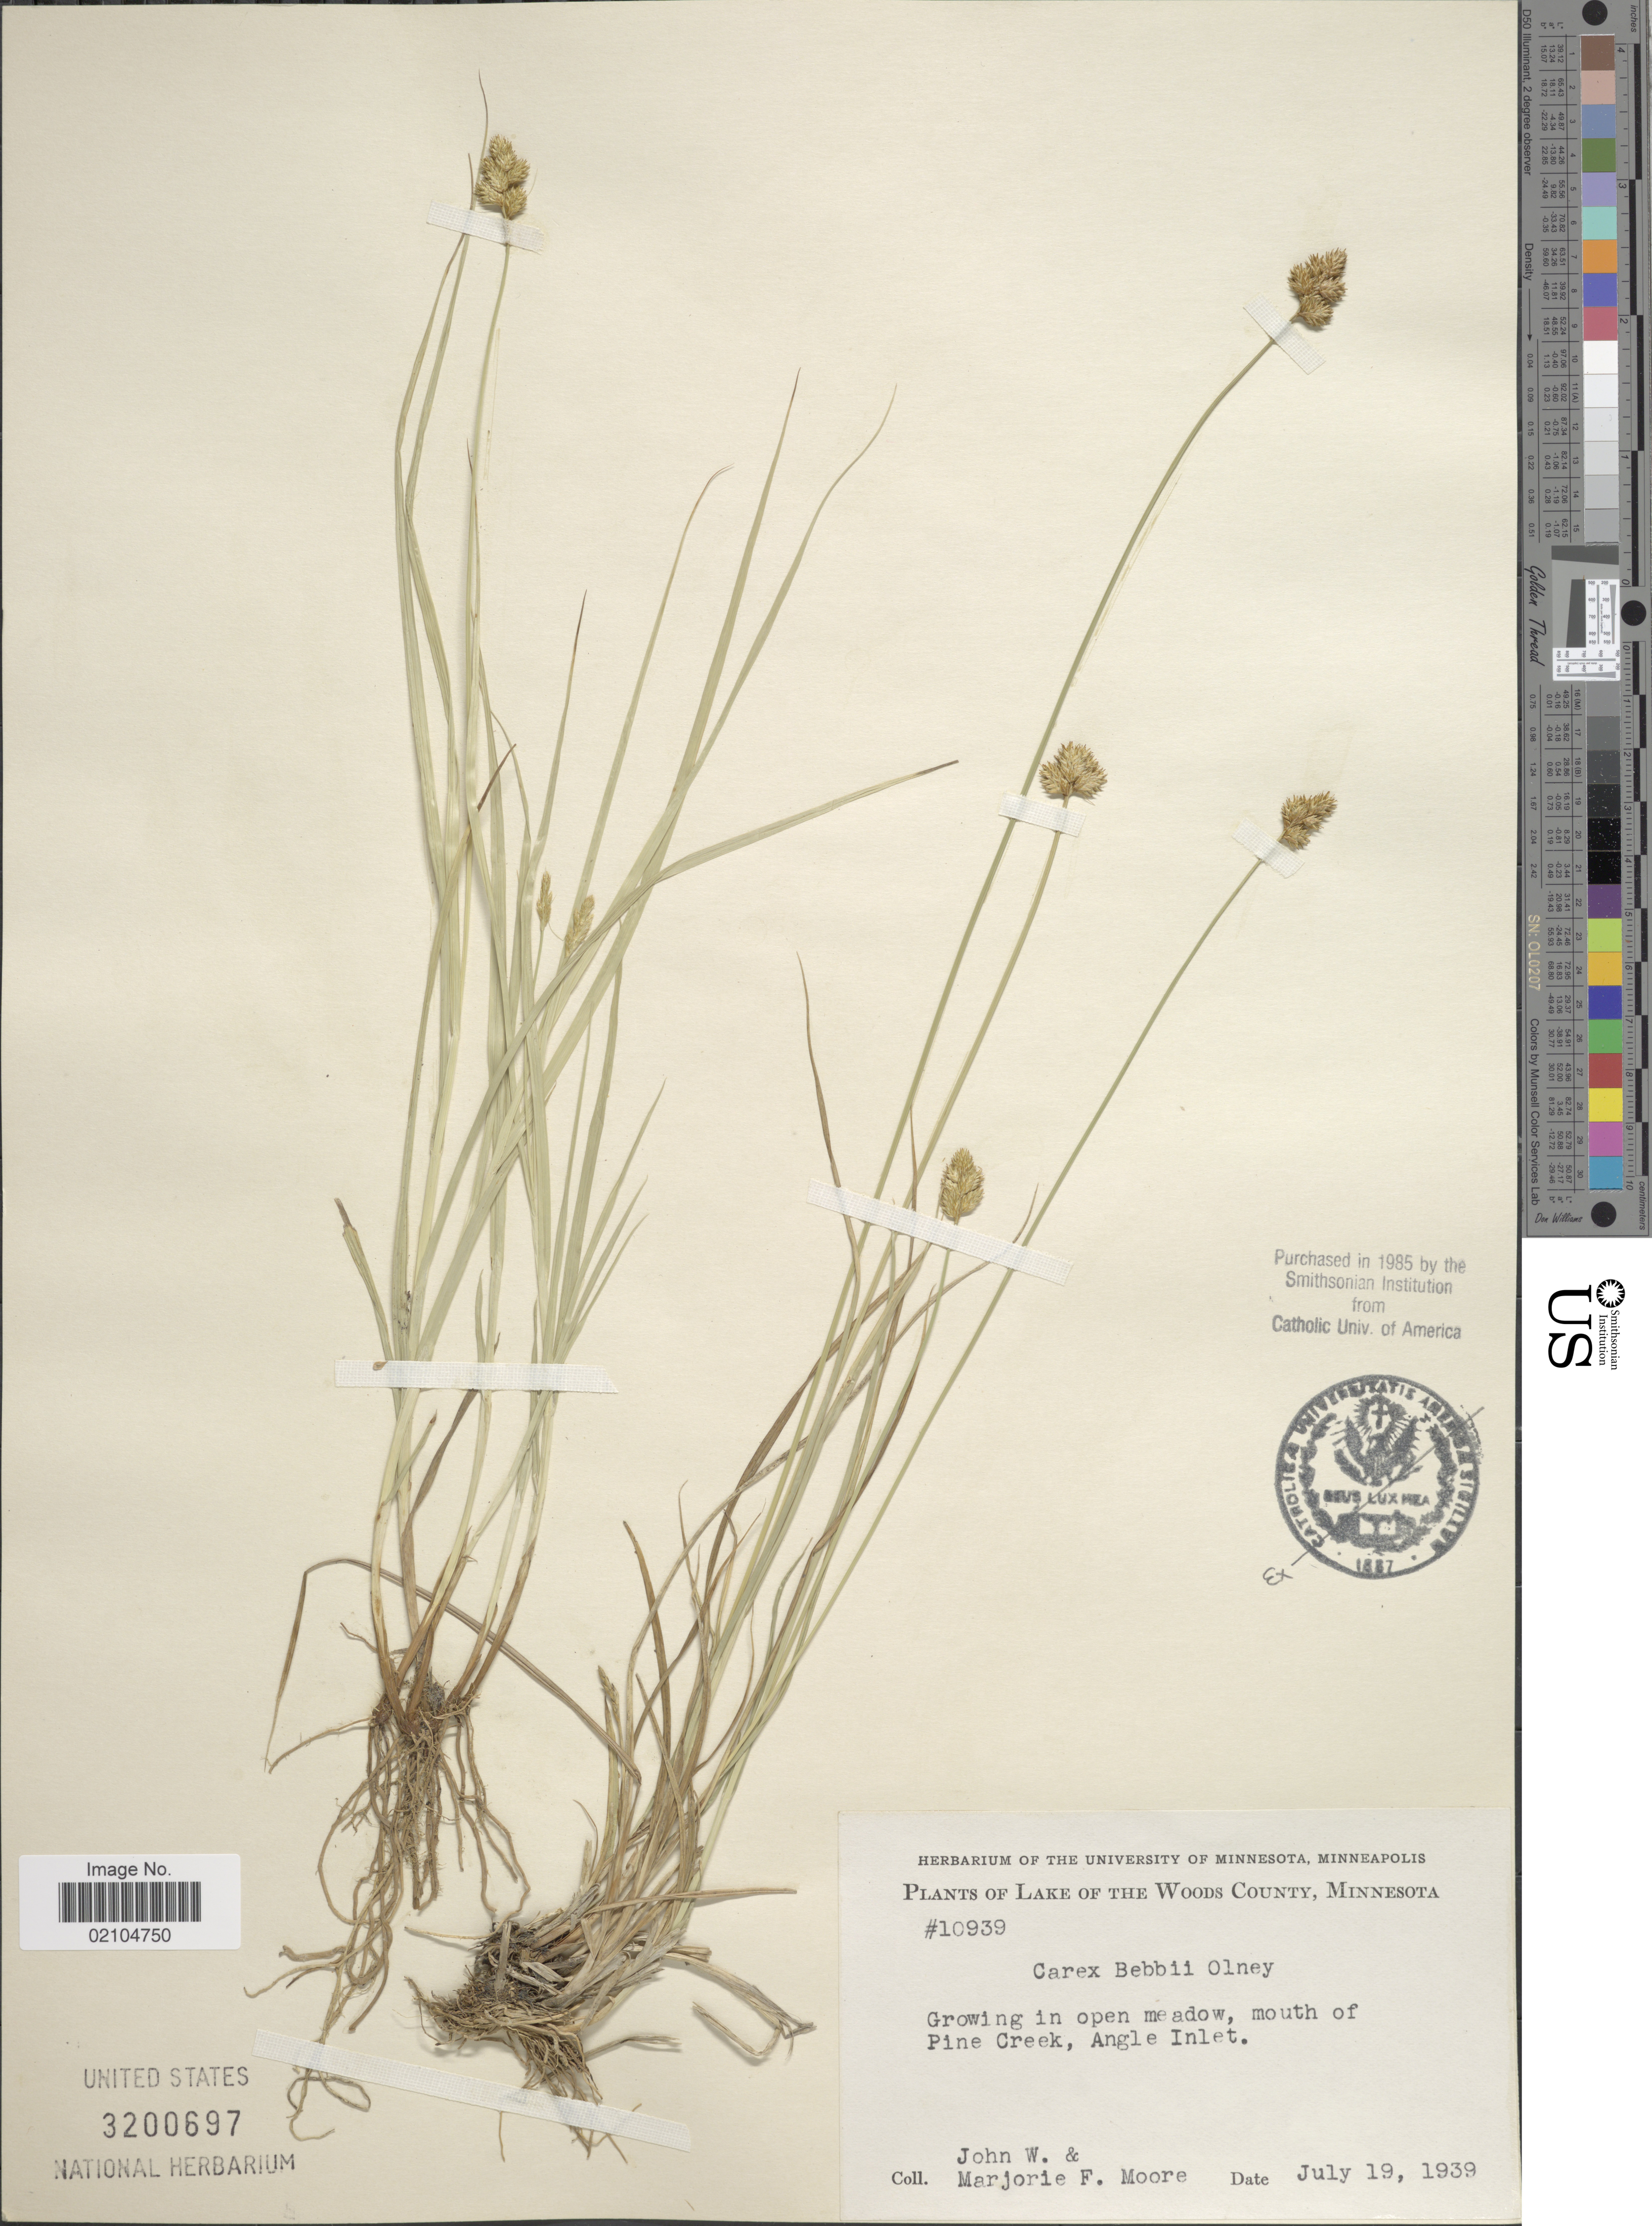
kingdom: Plantae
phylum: Tracheophyta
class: Liliopsida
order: Poales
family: Cyperaceae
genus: Carex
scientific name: Carex bebbii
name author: (L.H. Bailey) Olney ex Fernald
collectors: J. Moore & M. F. Moore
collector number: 10939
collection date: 1939-07-19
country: United States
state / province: Minnesota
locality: Lake of the Woods County, Minnesota, Growing in open meadow, mouth of Pine Creek, Angle Inlet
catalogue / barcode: US 3200697